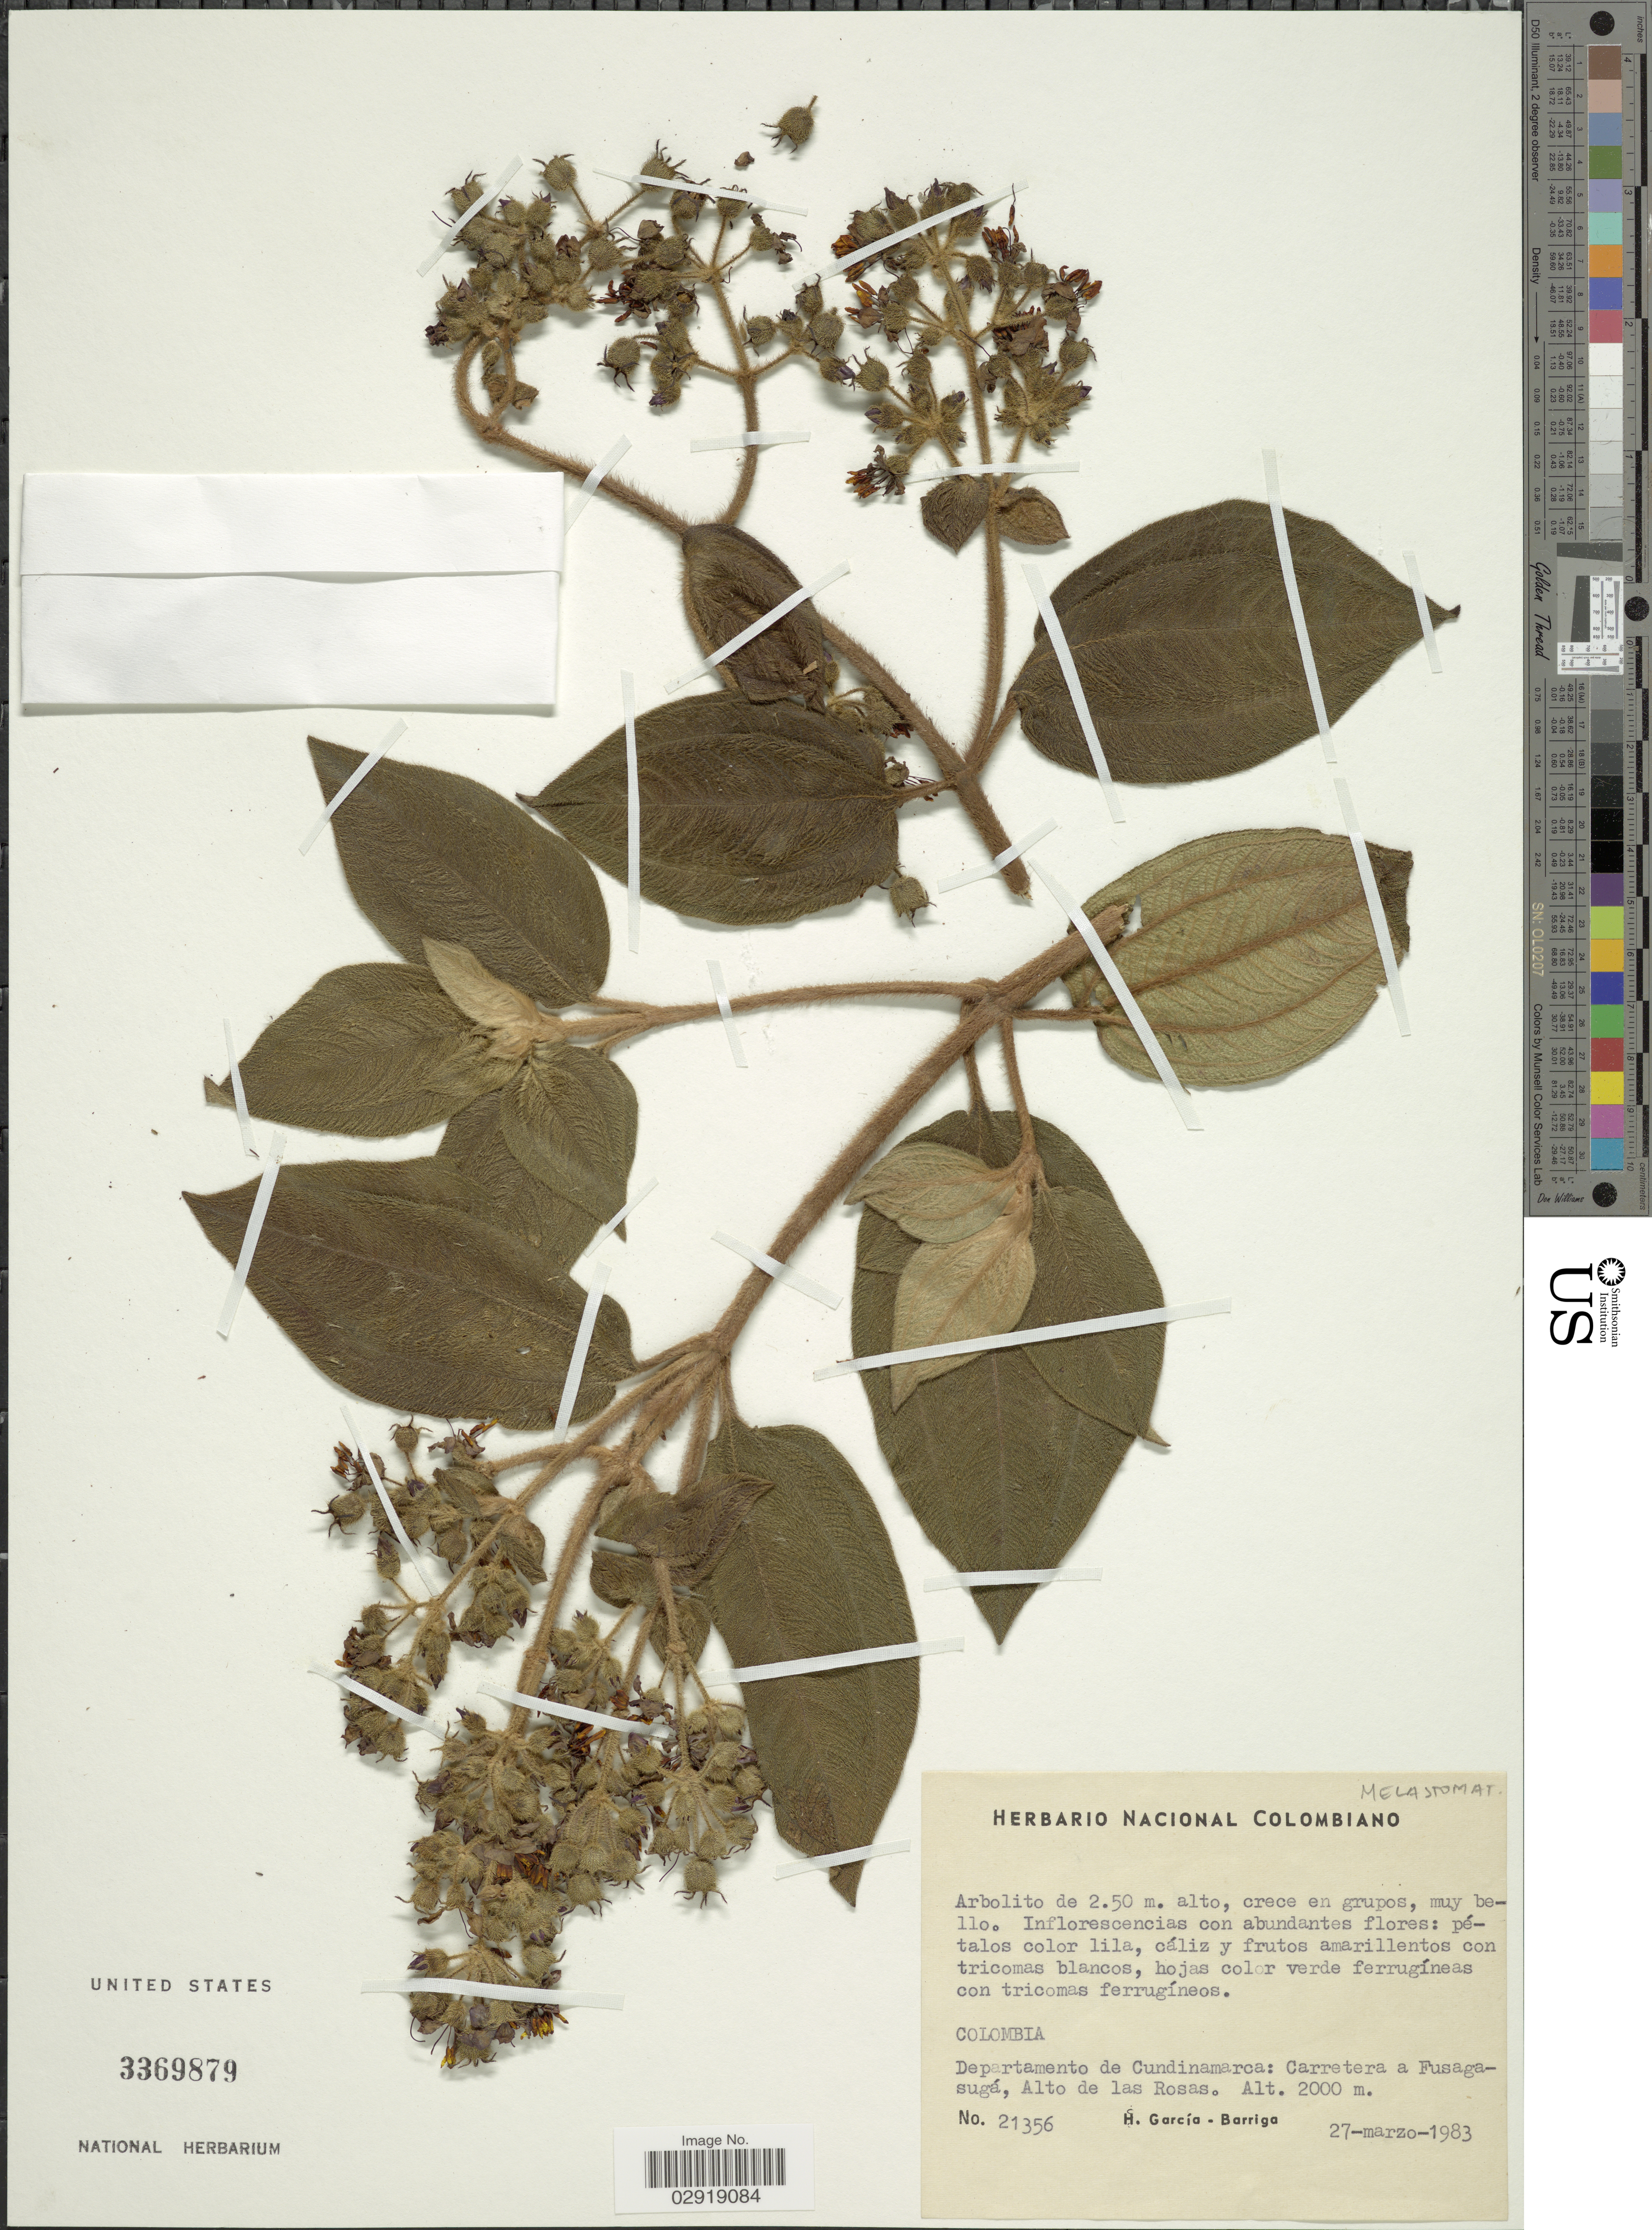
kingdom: Plantae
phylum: Tracheophyta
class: Magnoliopsida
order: Myrtales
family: Melastomataceae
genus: Chaetogastra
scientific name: Chaetogastra sp.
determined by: Michelangeli, F. A.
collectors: H. García Barriga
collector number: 21356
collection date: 1983-03-27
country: Colombia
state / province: Cundinamarca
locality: Departamento de Cundinamarca: Carretera a Fusagasugá, Alto de las Rosas.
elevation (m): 2000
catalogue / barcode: US 3369879